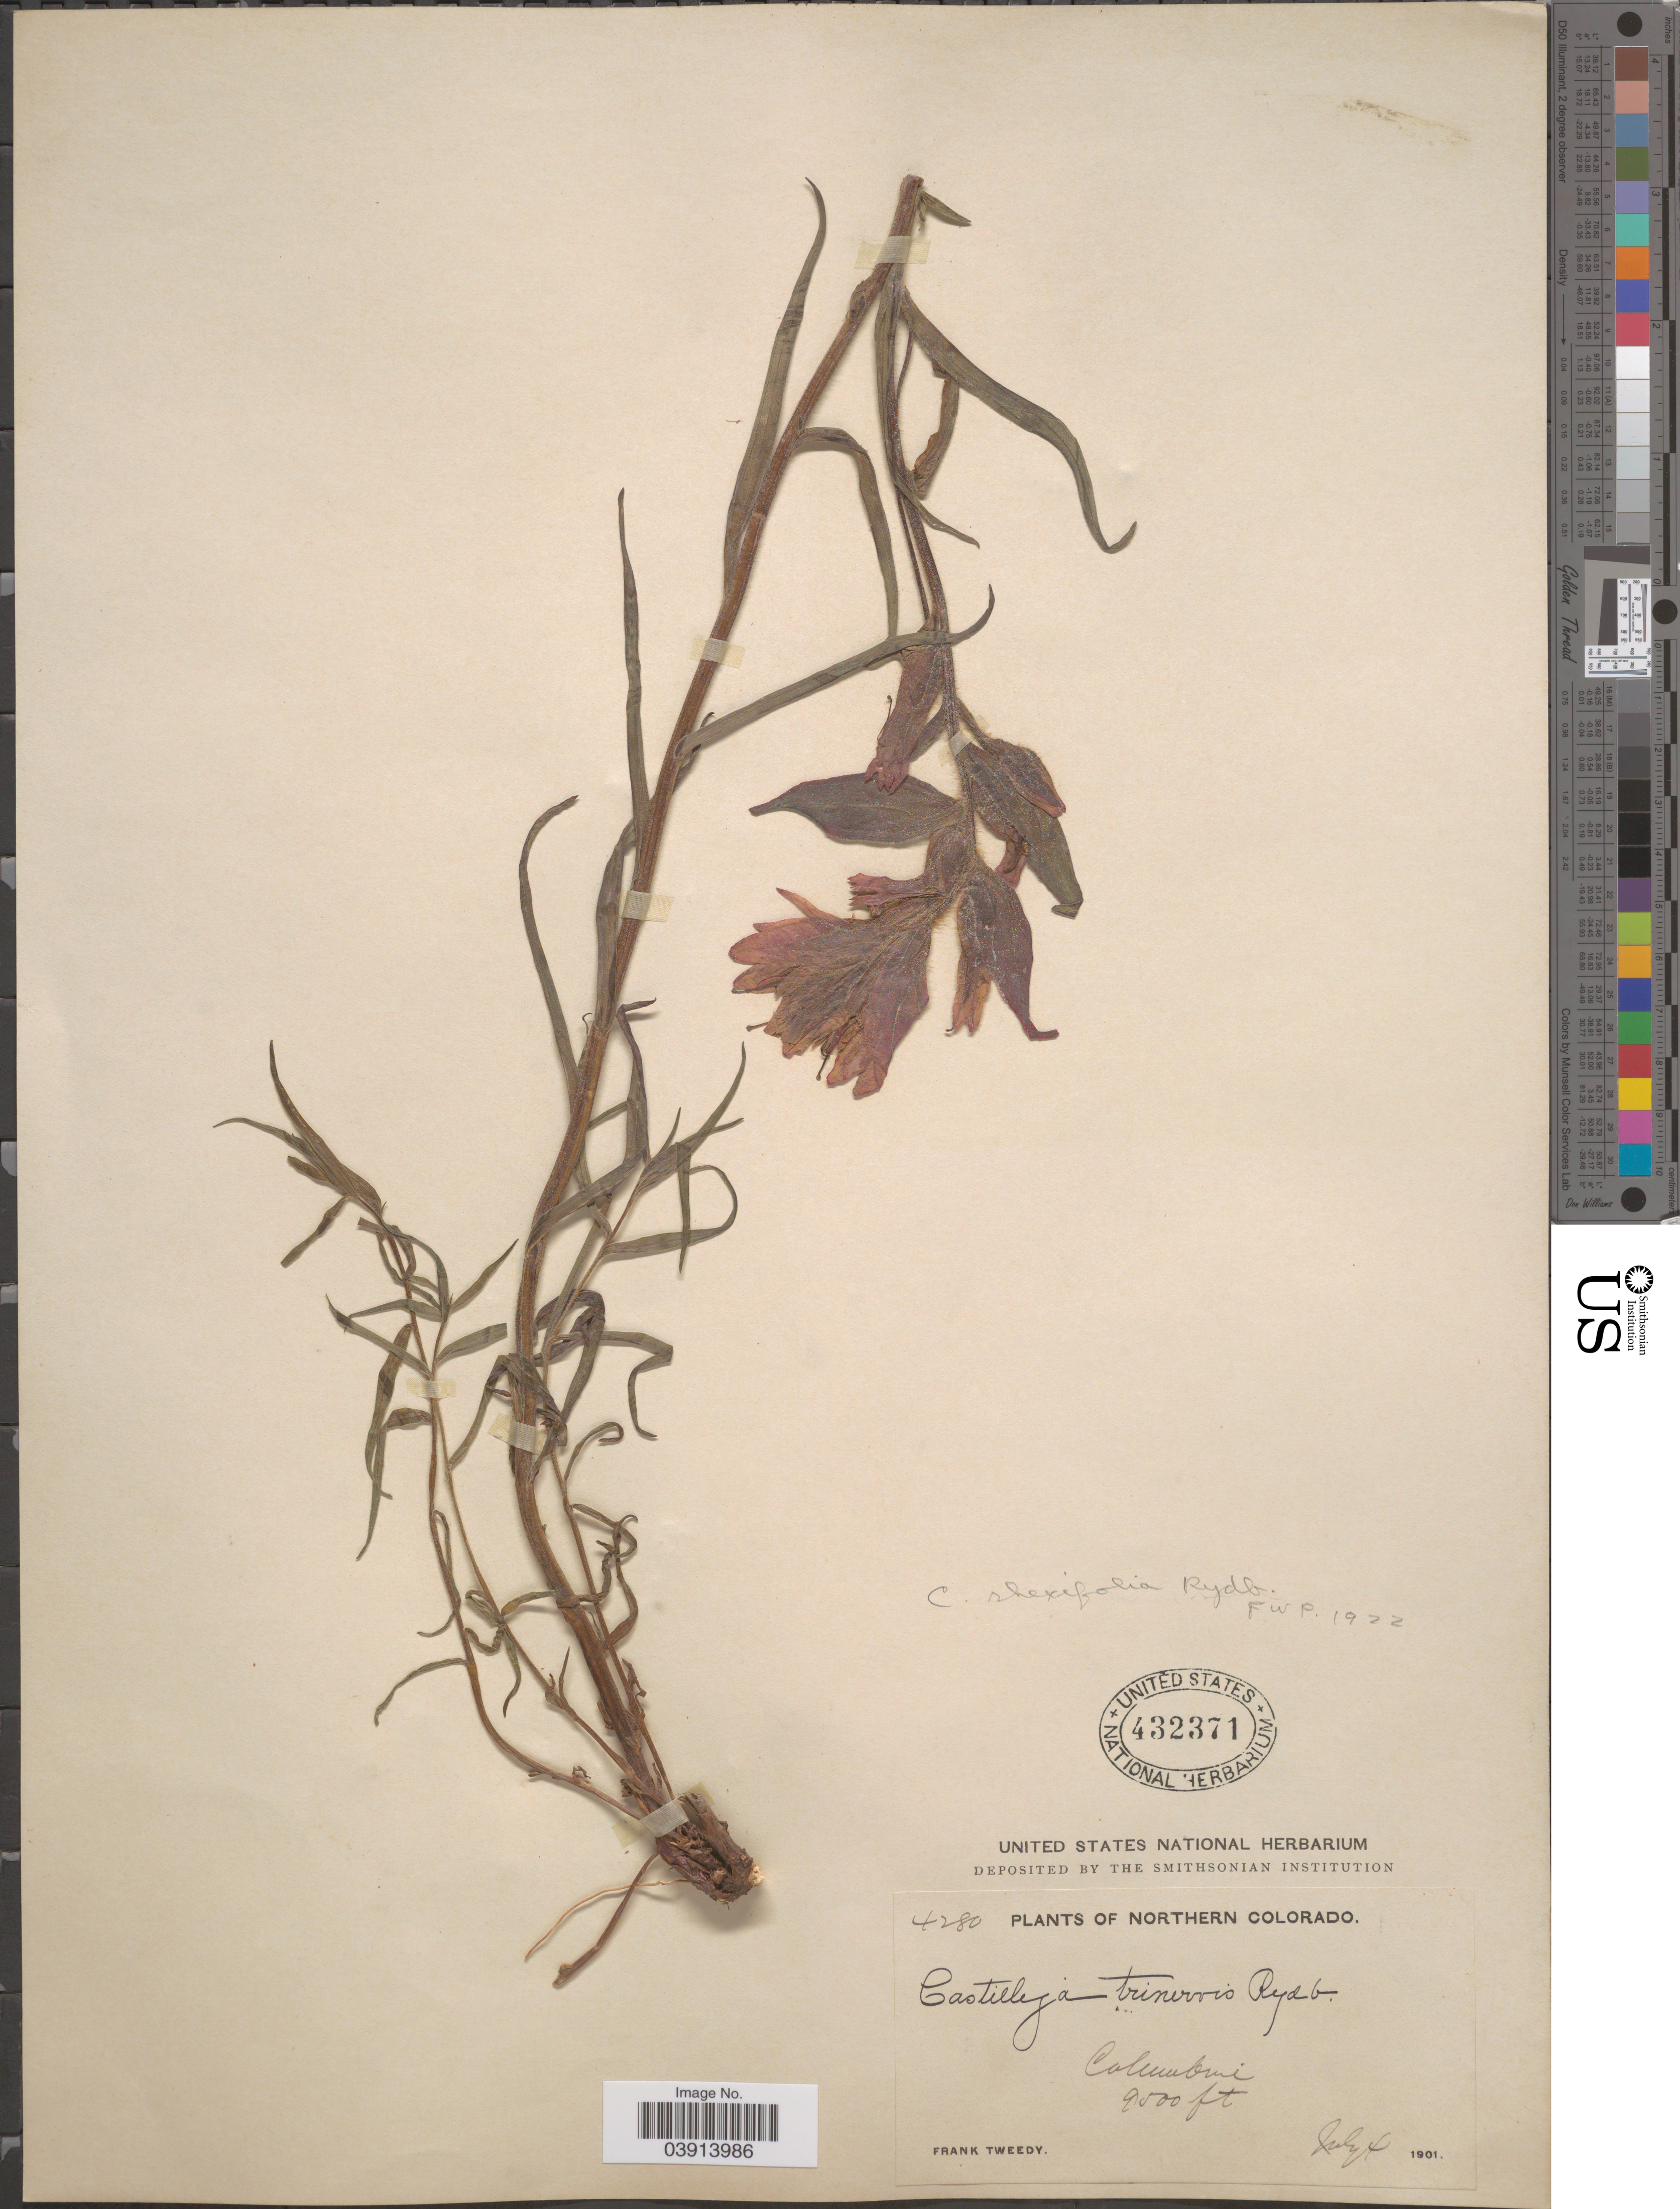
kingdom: Plantae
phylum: Tracheophyta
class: Magnoliopsida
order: Lamiales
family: Orobanchaceae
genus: Castilleja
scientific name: Castilleja rhexiifolia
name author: Rydb.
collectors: F. Tweedy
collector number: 4280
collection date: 1901-07-04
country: United States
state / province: Colorado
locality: Northern Colorado. Columbine.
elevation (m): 2896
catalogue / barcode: US 432371